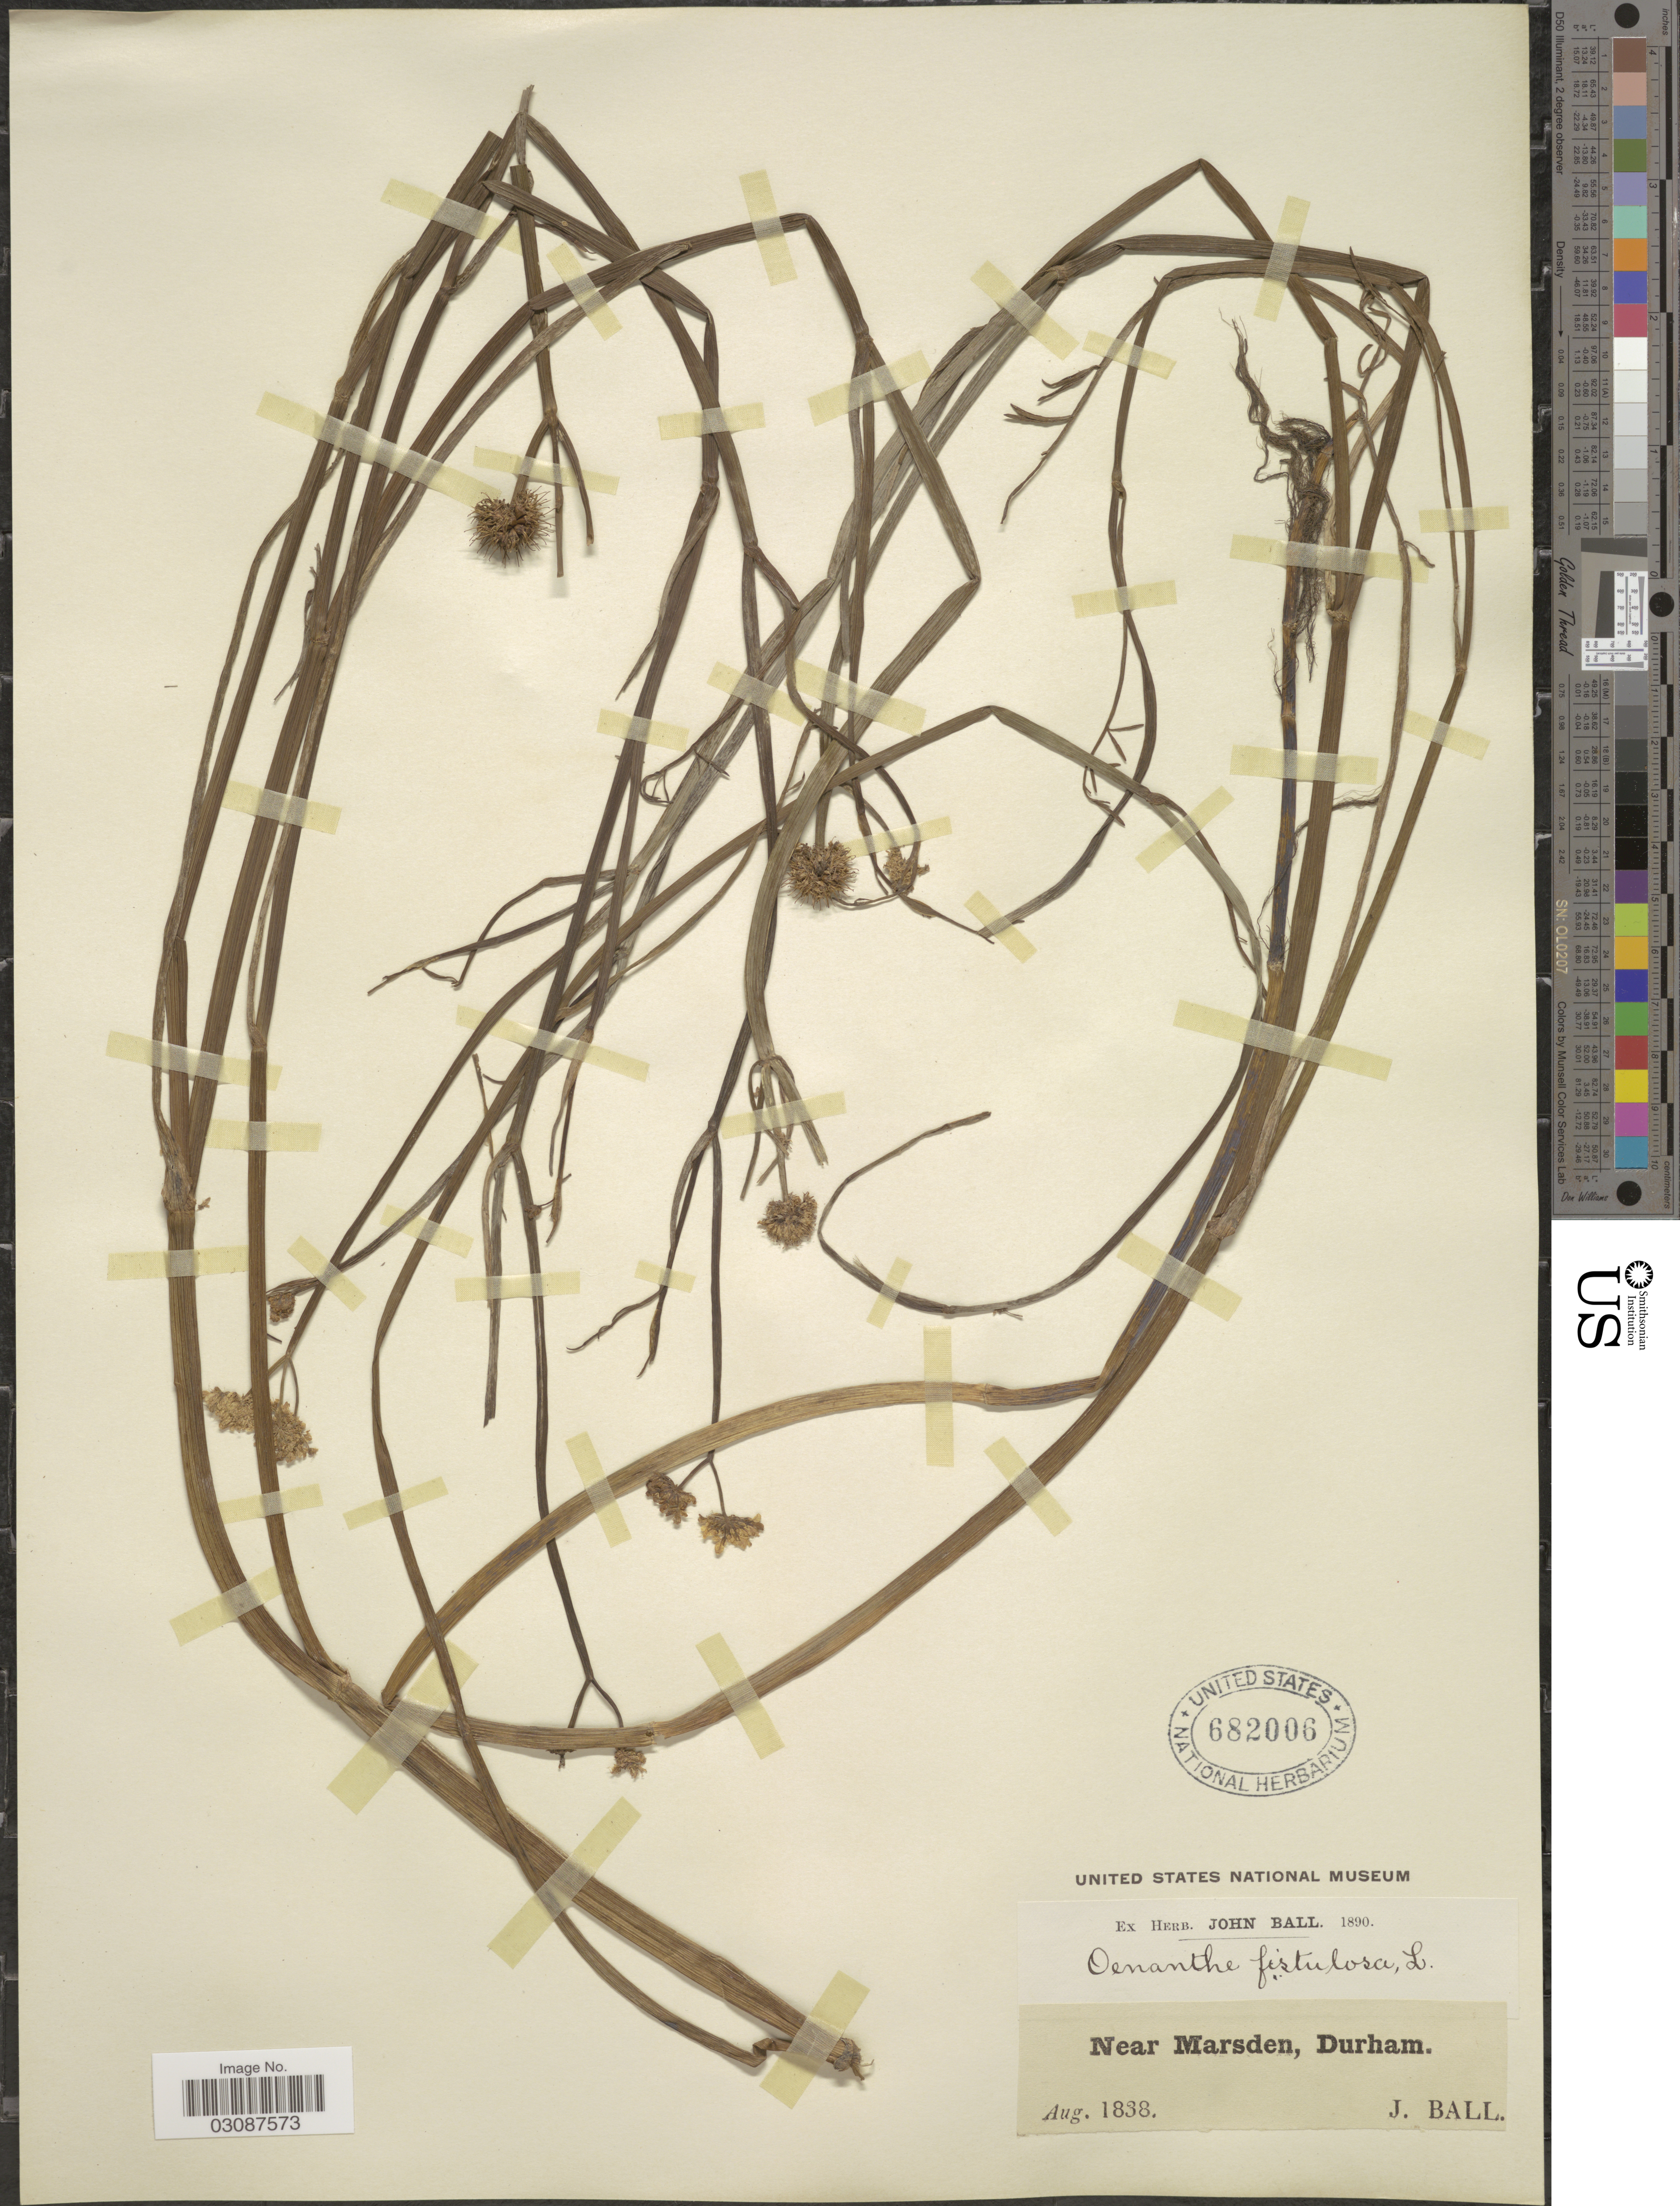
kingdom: Plantae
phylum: Tracheophyta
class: Magnoliopsida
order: Apiales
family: Apiaceae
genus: Oenanthe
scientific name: Oenanthe fistulosa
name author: L.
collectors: J. Ball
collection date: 1838-08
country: United Kingdom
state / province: England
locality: Near Marsden, Durham.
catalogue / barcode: US 682006